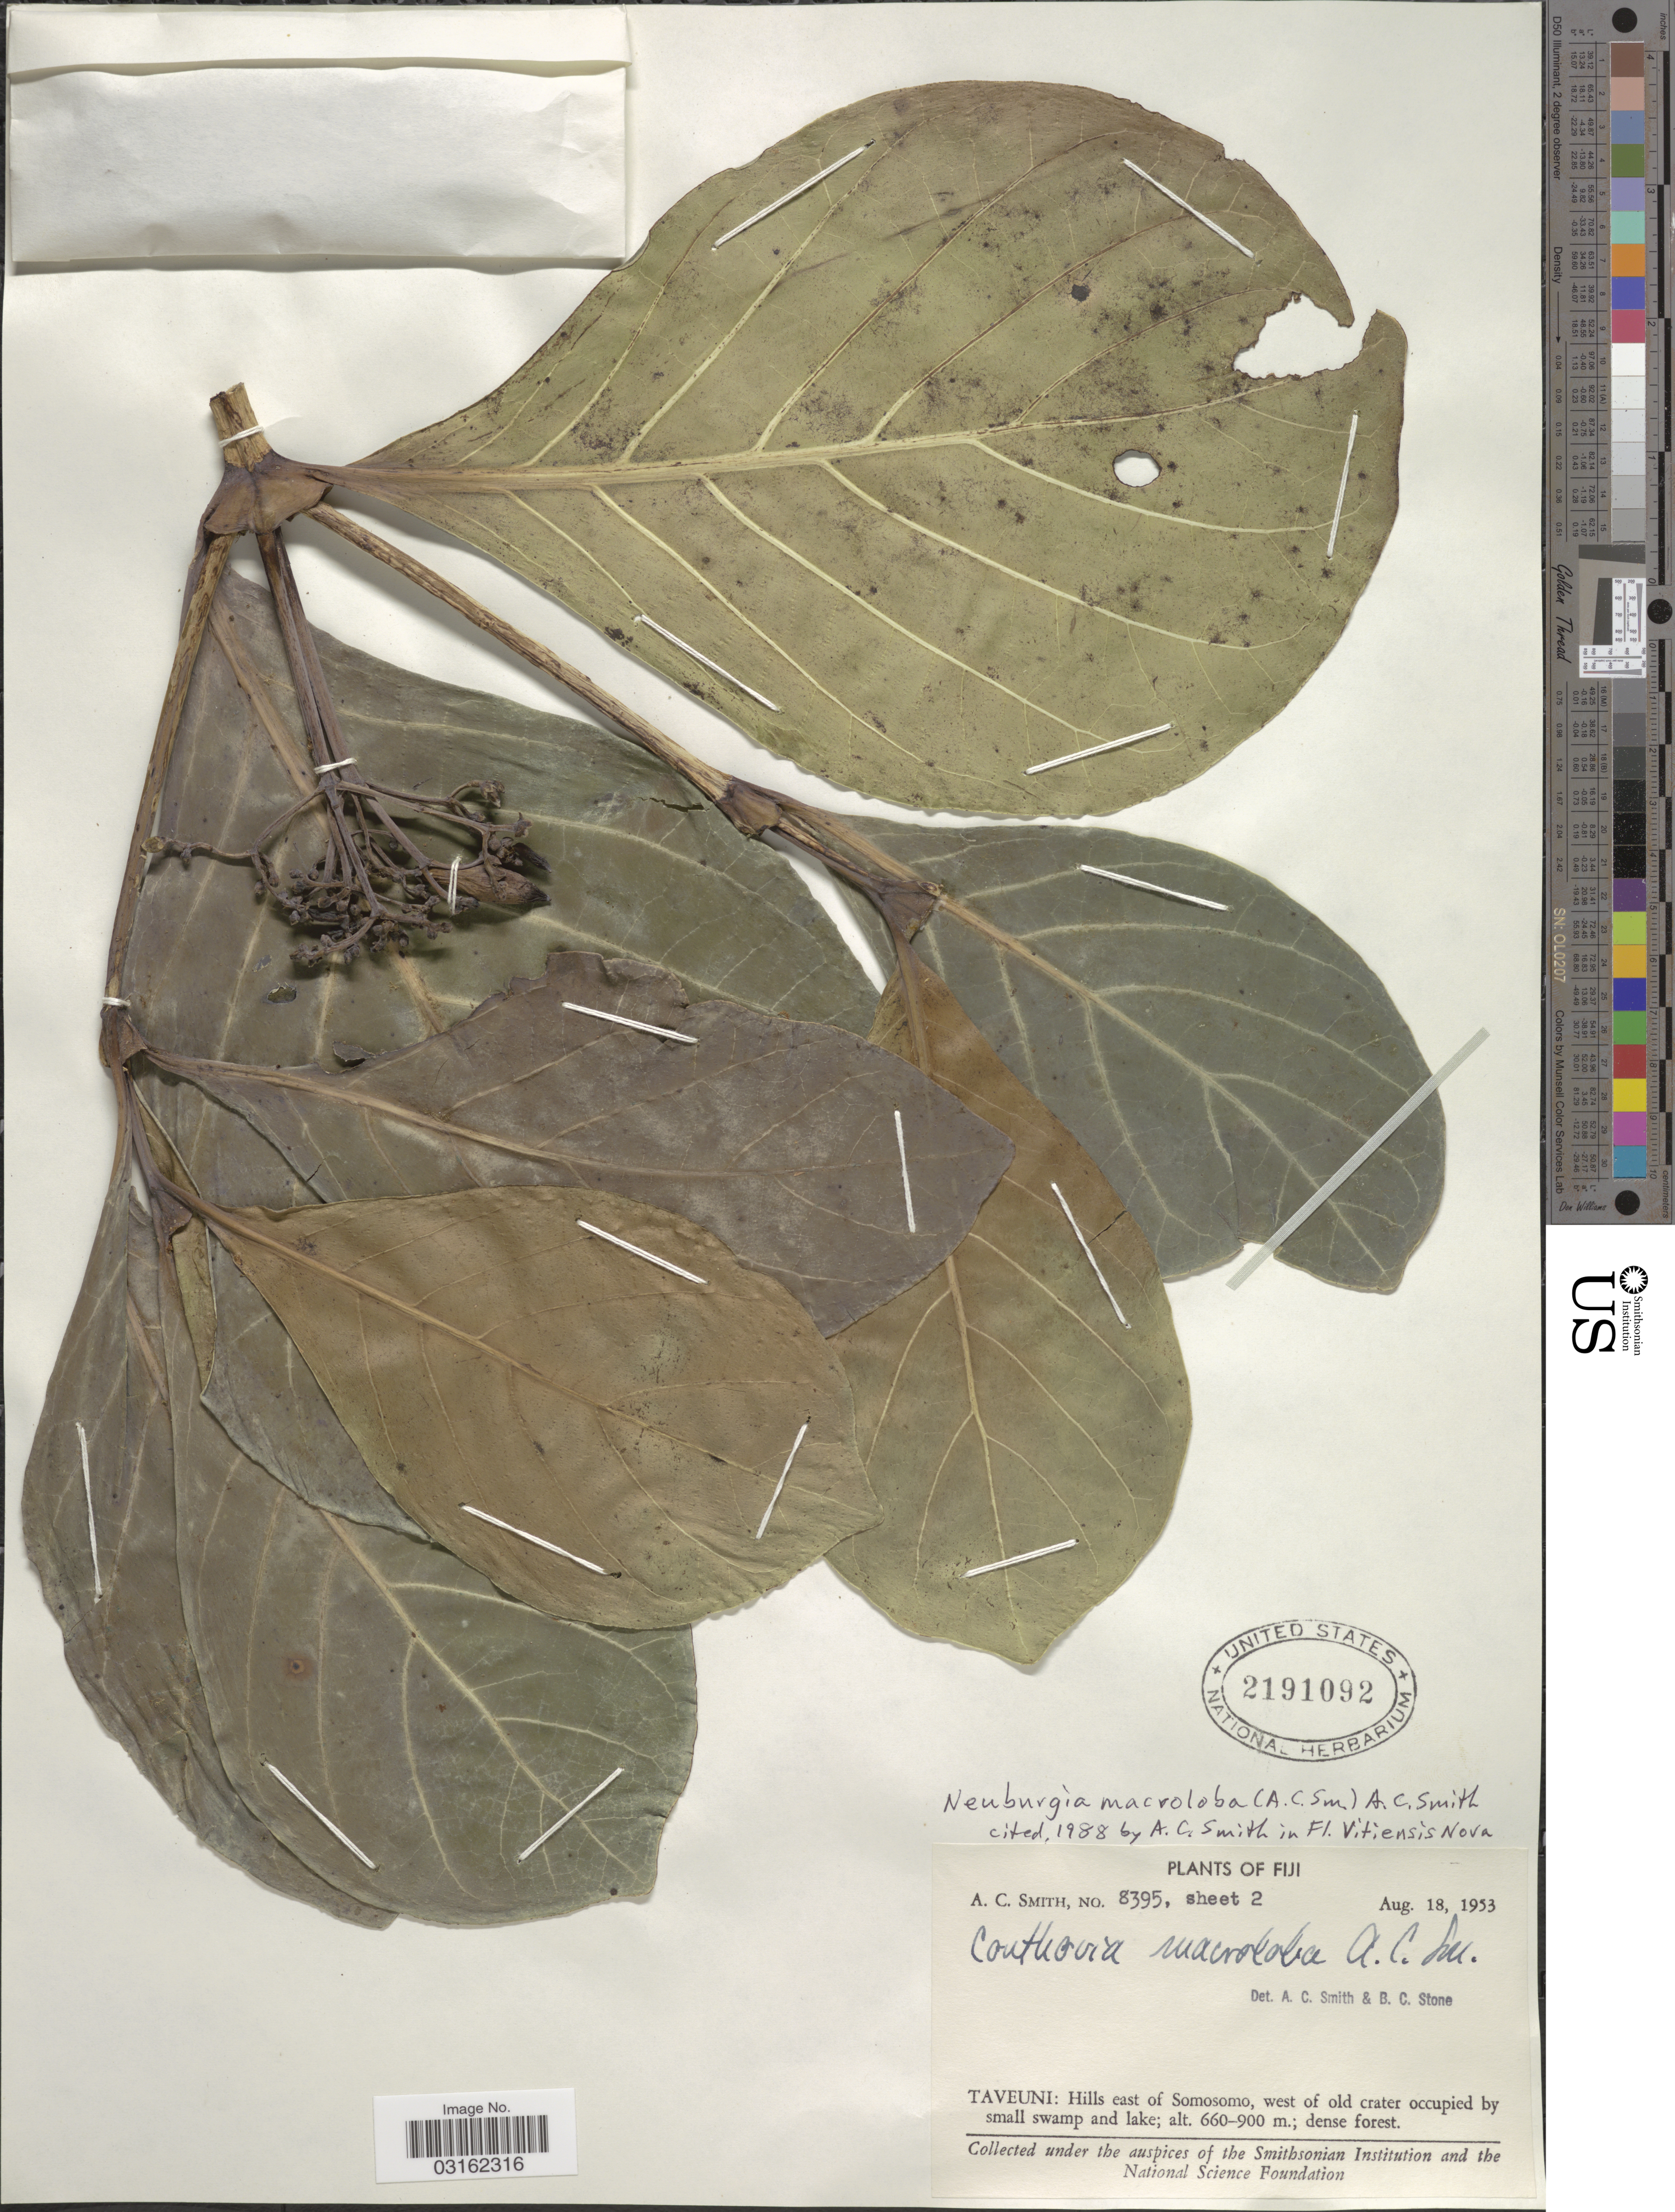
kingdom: Plantae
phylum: Tracheophyta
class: Magnoliopsida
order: Gentianales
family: Loganiaceae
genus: Neuburgia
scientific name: Neuburgia macroloba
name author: (A.C. Sm.) A.C. Sm.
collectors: A. C. Smith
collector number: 8395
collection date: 1953-08-18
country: Fiji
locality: Taveuni: Hills east of Somosomo, west of old crater occupied by small swamp and lake.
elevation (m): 660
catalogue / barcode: US 2191092